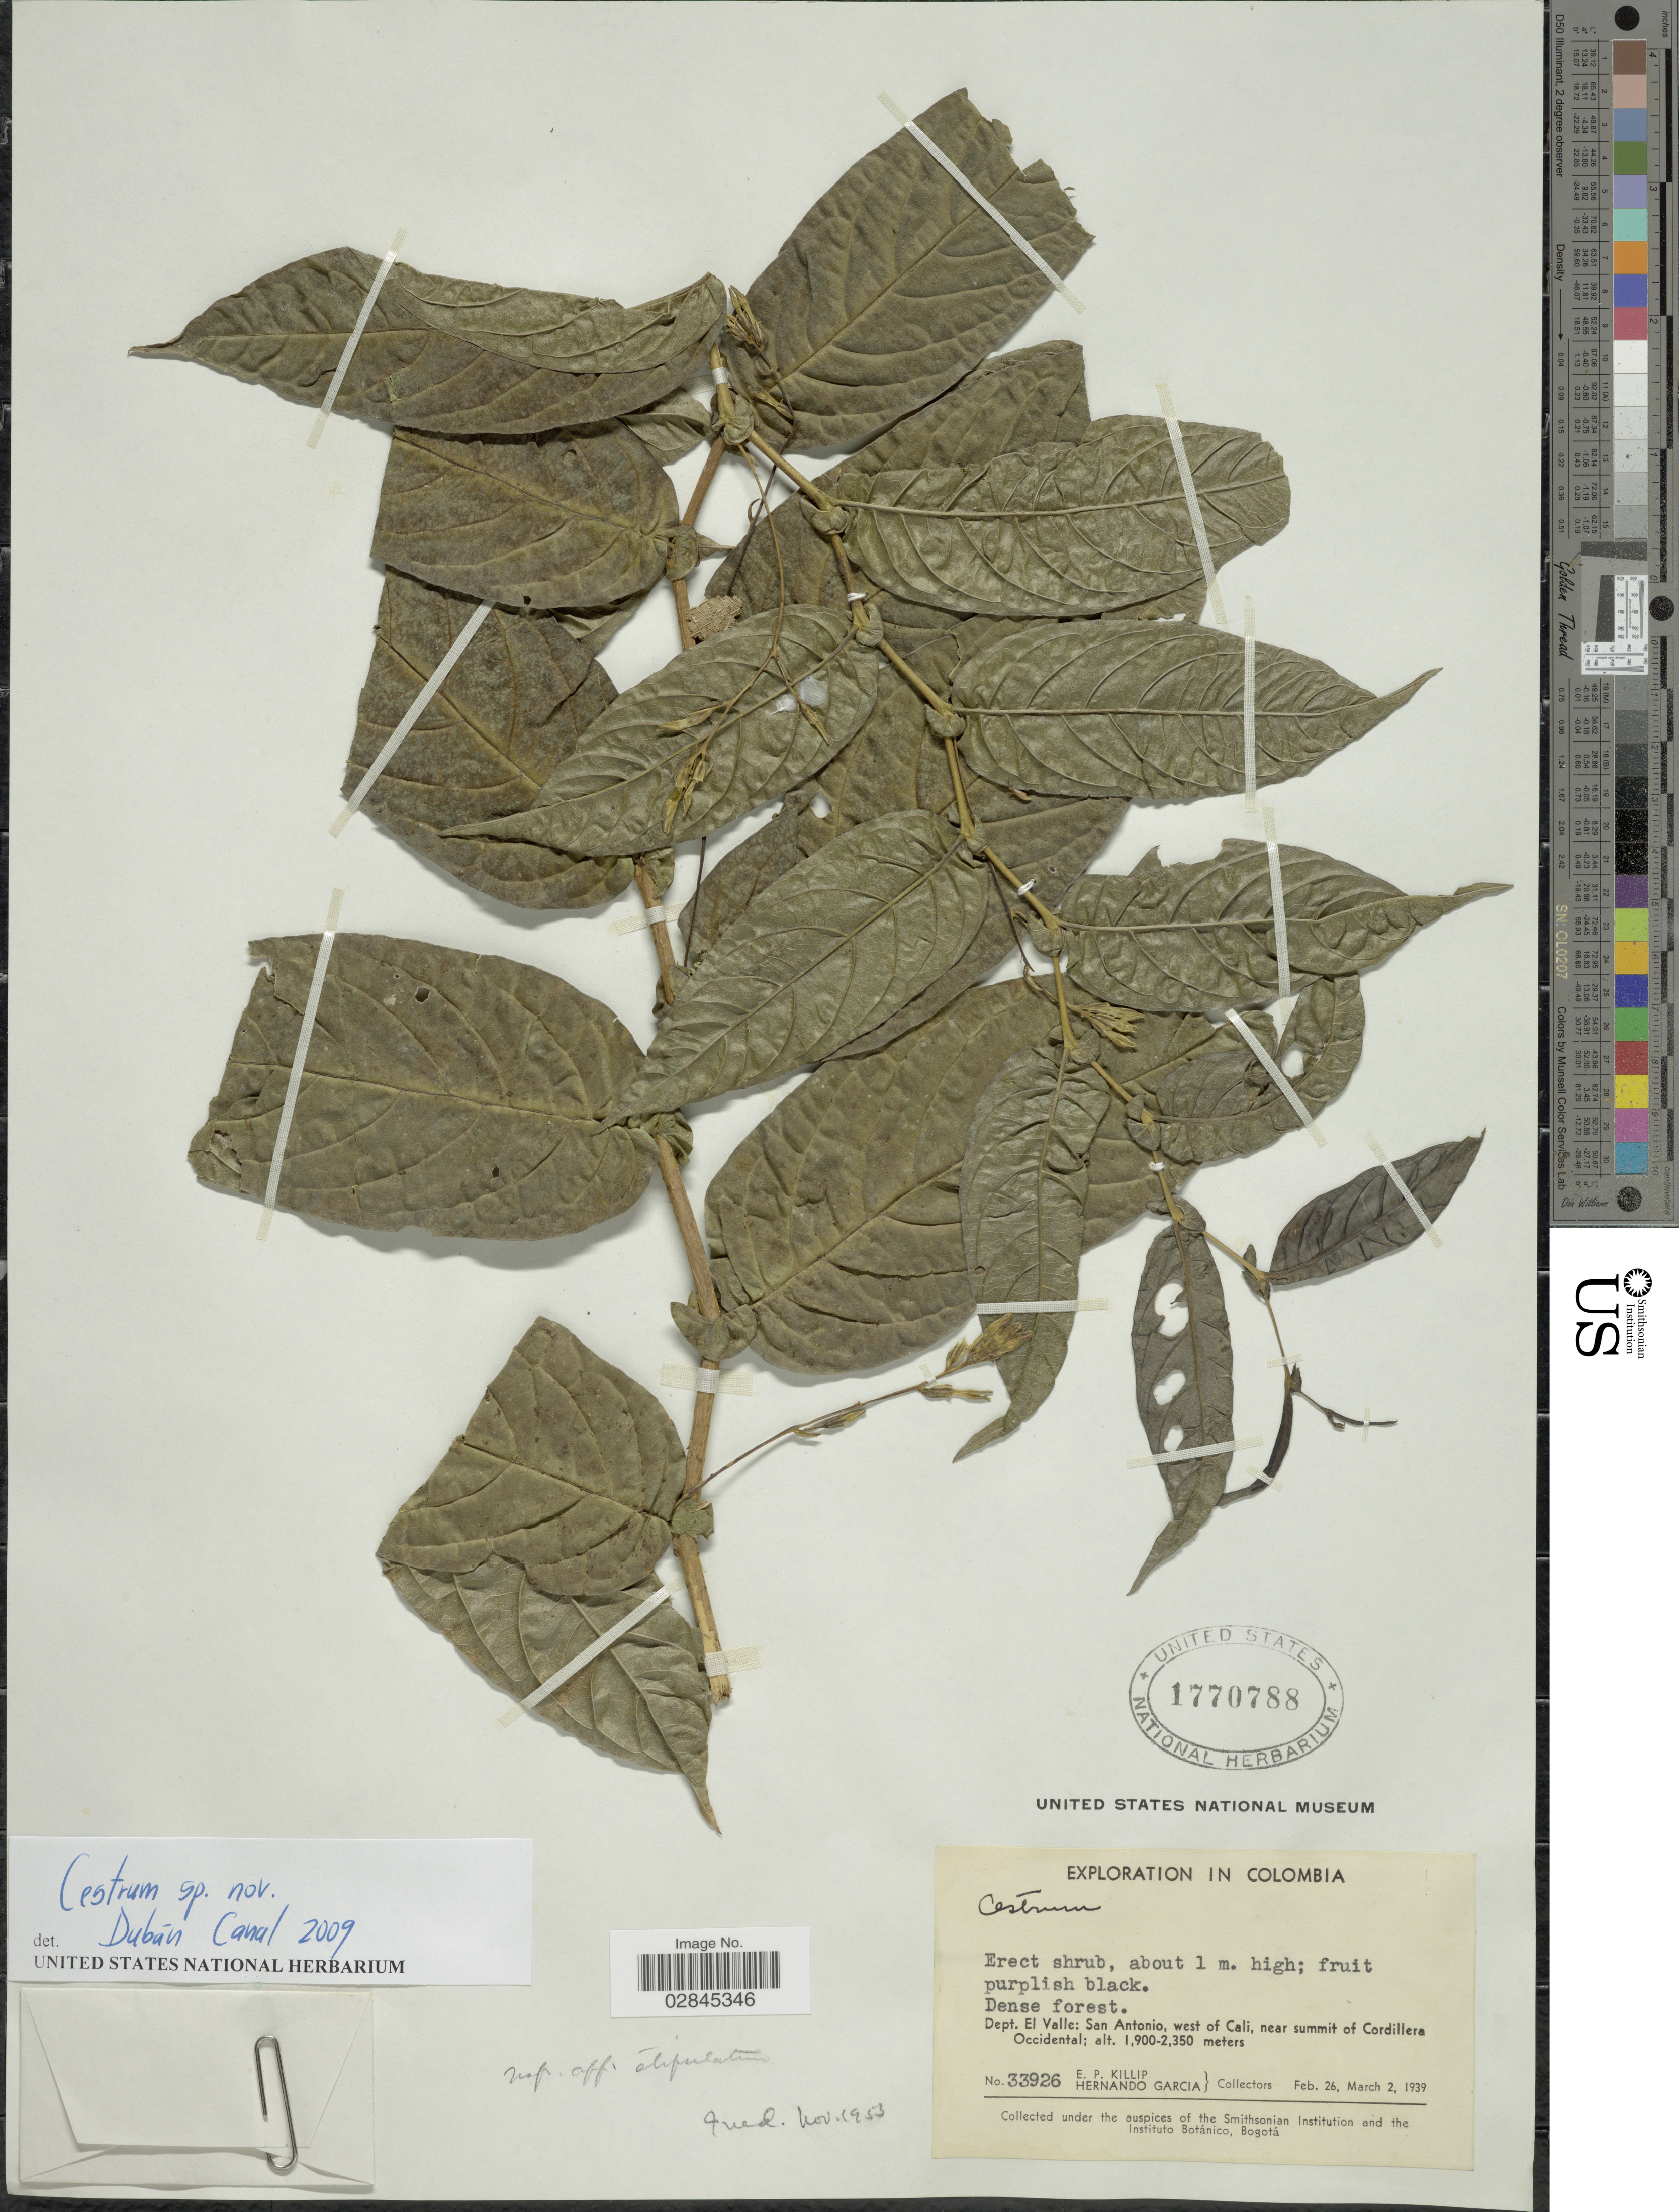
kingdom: Plantae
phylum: Tracheophyta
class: Magnoliopsida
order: Solanales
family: Solanaceae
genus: Cestrum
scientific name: Cestrum sp.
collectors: E. P. Killip & H. Garcia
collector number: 33926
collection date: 1939-02-26/1939-03-02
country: Colombia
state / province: Valle del Cauca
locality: Dept. El Valle: San Antonio, west of Cali, near summit of Cordillera Occidental.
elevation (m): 1900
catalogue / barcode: US 1770788